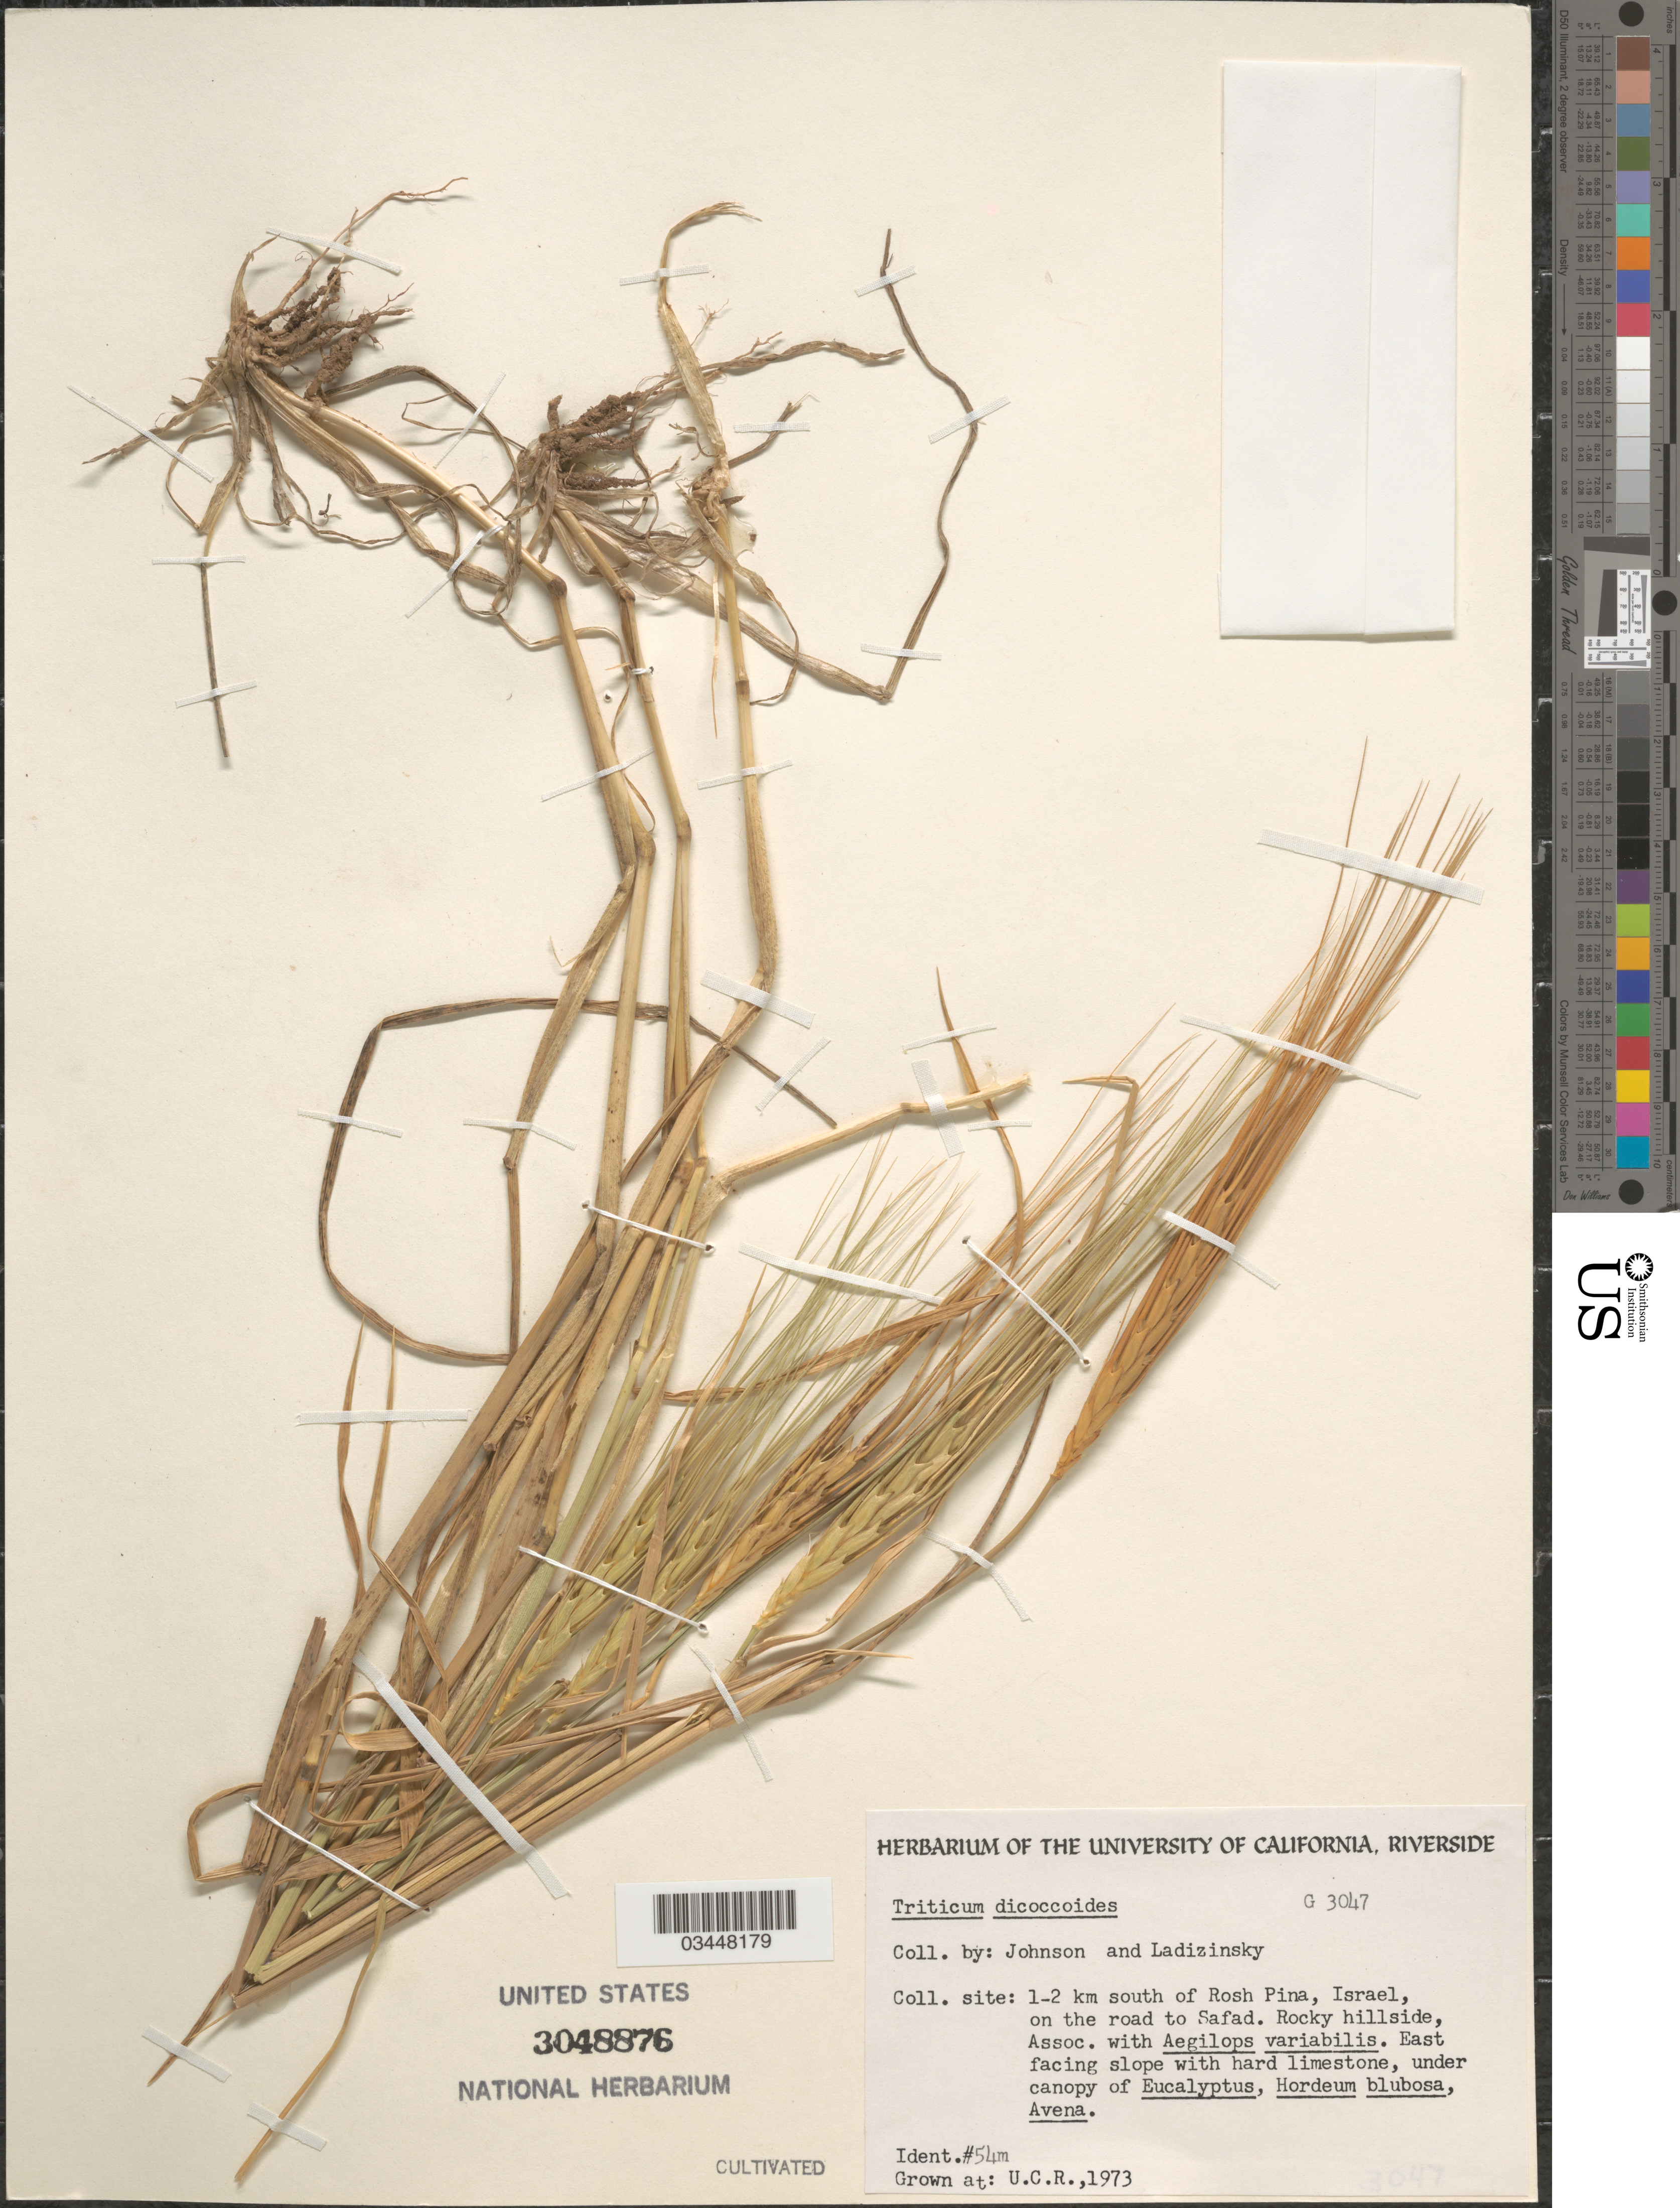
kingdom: Plantae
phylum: Tracheophyta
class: Liliopsida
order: Poales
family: Poaceae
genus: Triticum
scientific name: Triticum dicoccoides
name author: (Körn.) Körn. ex Schweinf.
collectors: ex herb. Univ. of California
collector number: G3047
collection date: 1973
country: United States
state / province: California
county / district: Riverside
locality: U.C.R.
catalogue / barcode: US 3048876